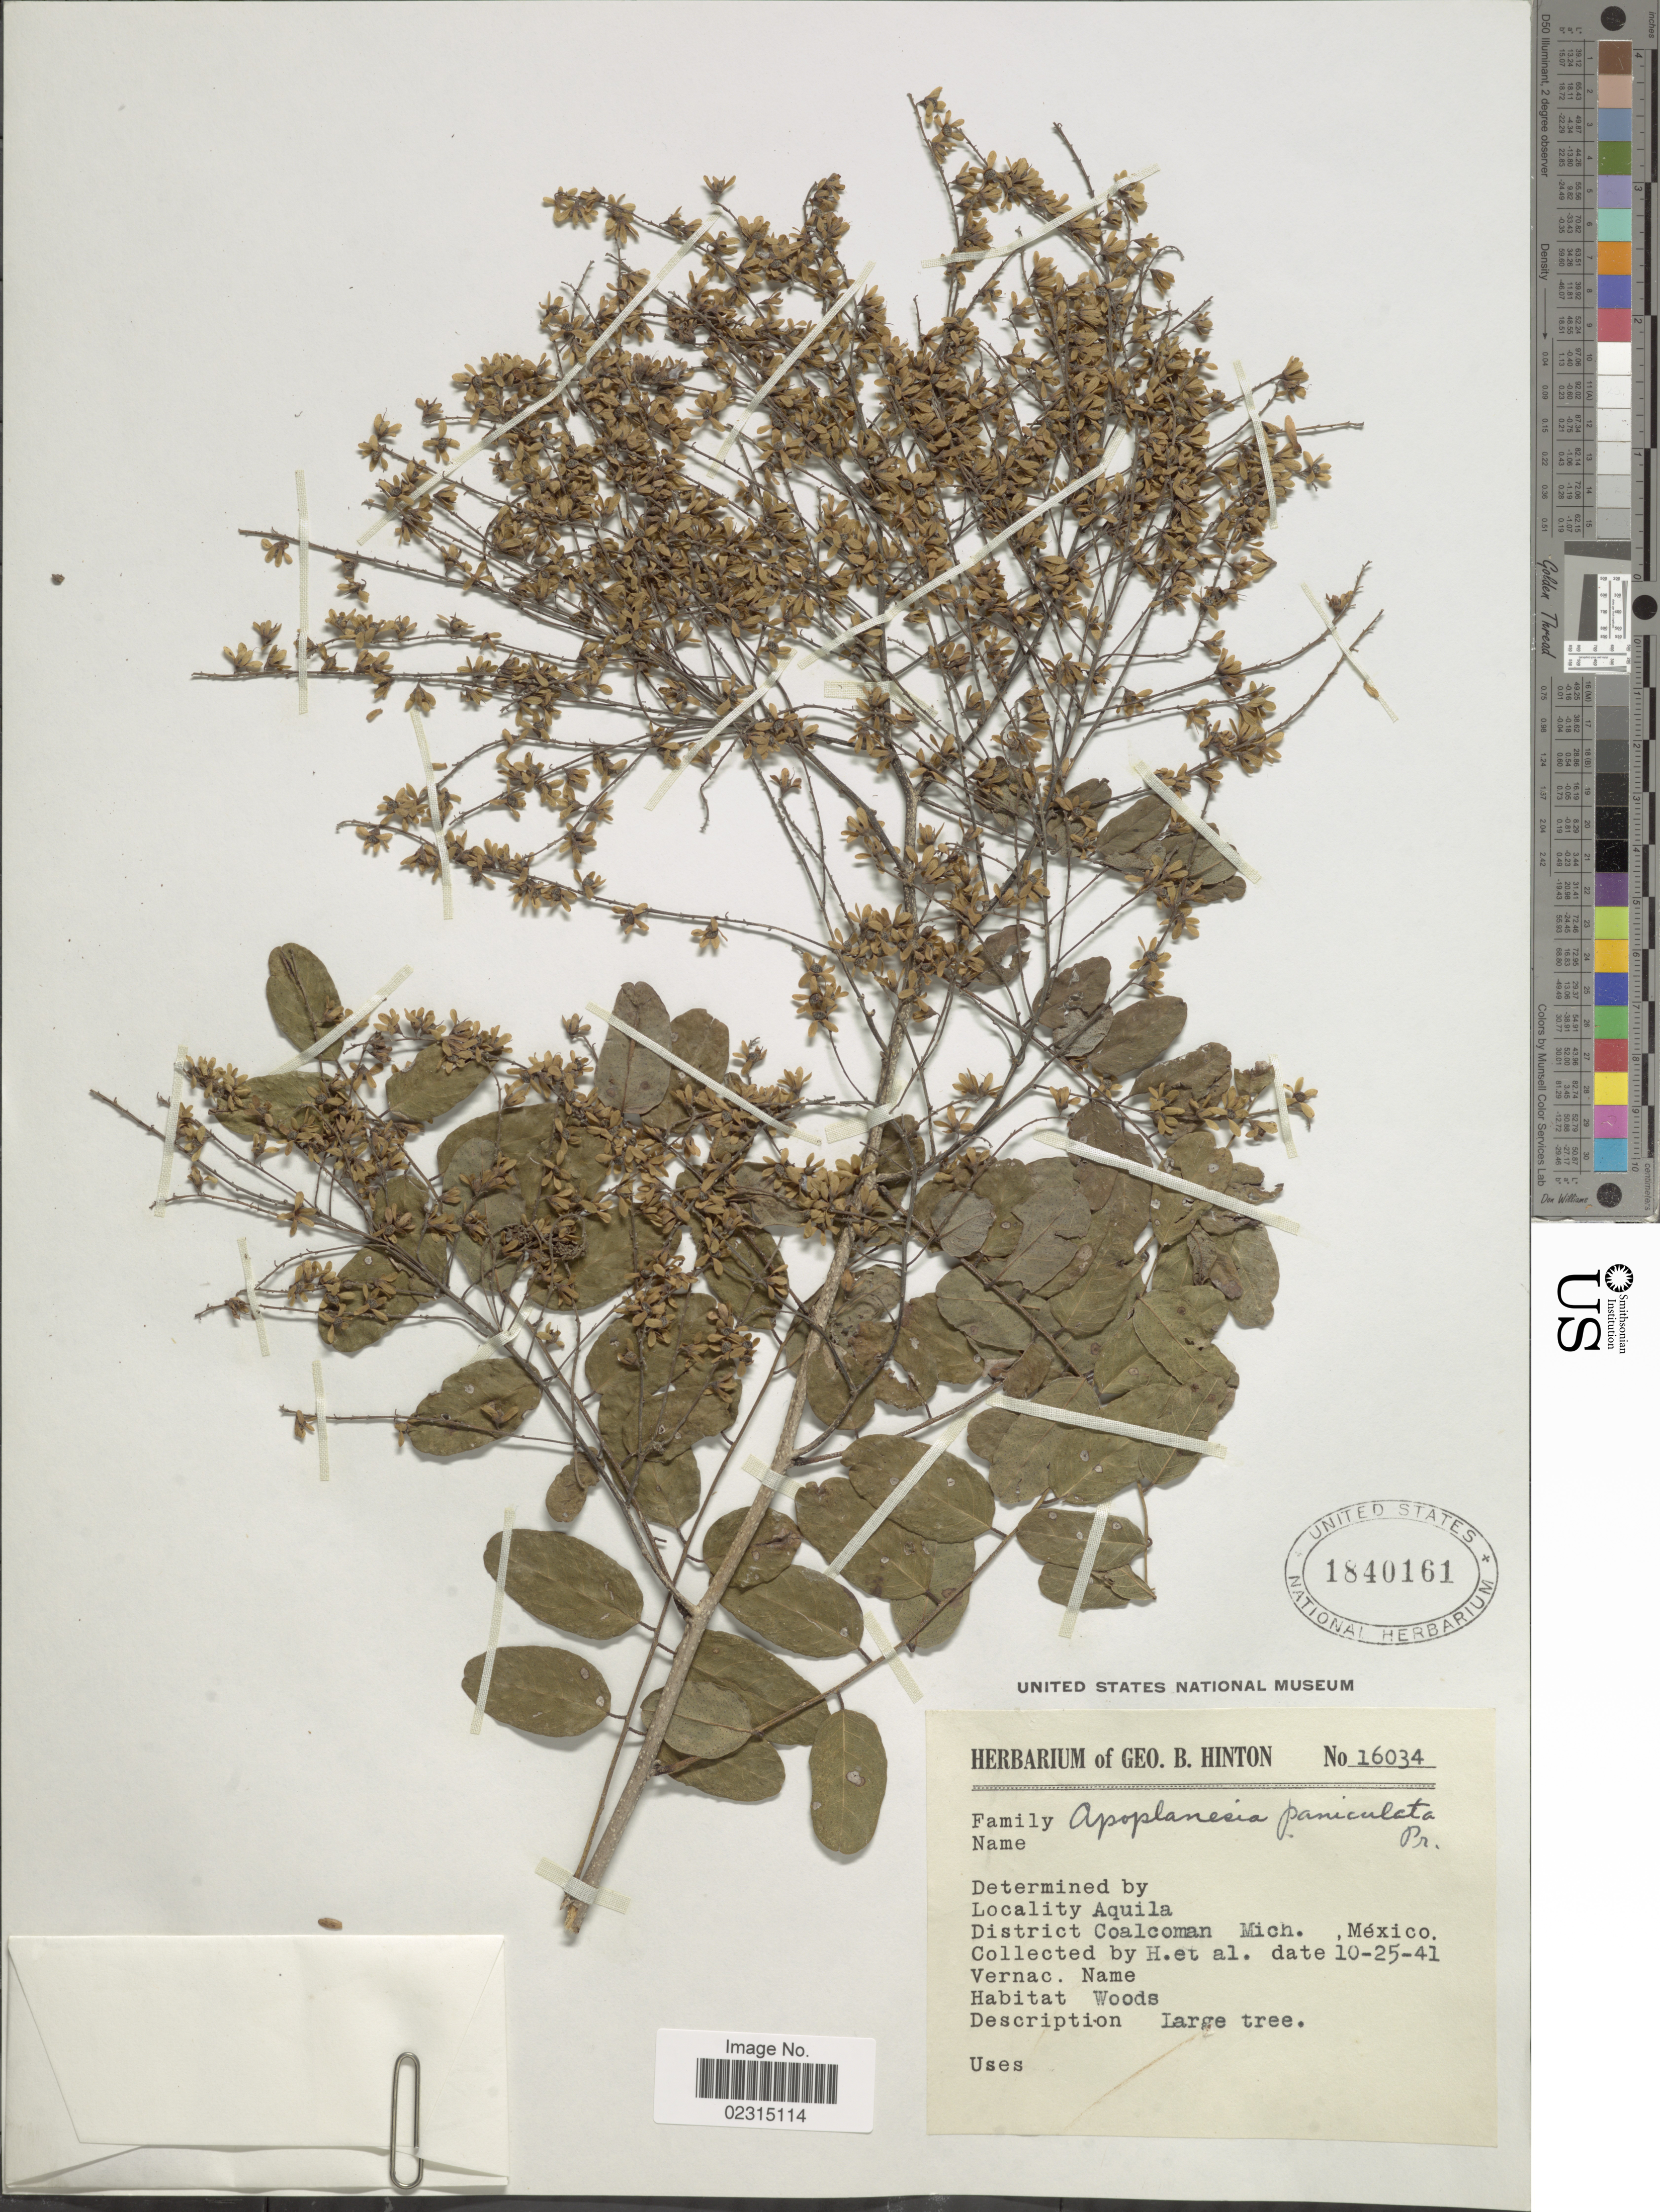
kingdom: Plantae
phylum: Tracheophyta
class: Magnoliopsida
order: Fabales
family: Fabaceae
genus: Apoplanesia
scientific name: Apoplanesia paniculata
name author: C. Presl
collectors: G. B. Hinton & et al.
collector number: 16034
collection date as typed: Transcribed d/m/y: 25/10/41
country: Mexico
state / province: Michoacán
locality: Aquila, District Coalcoman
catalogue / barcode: US 1840161